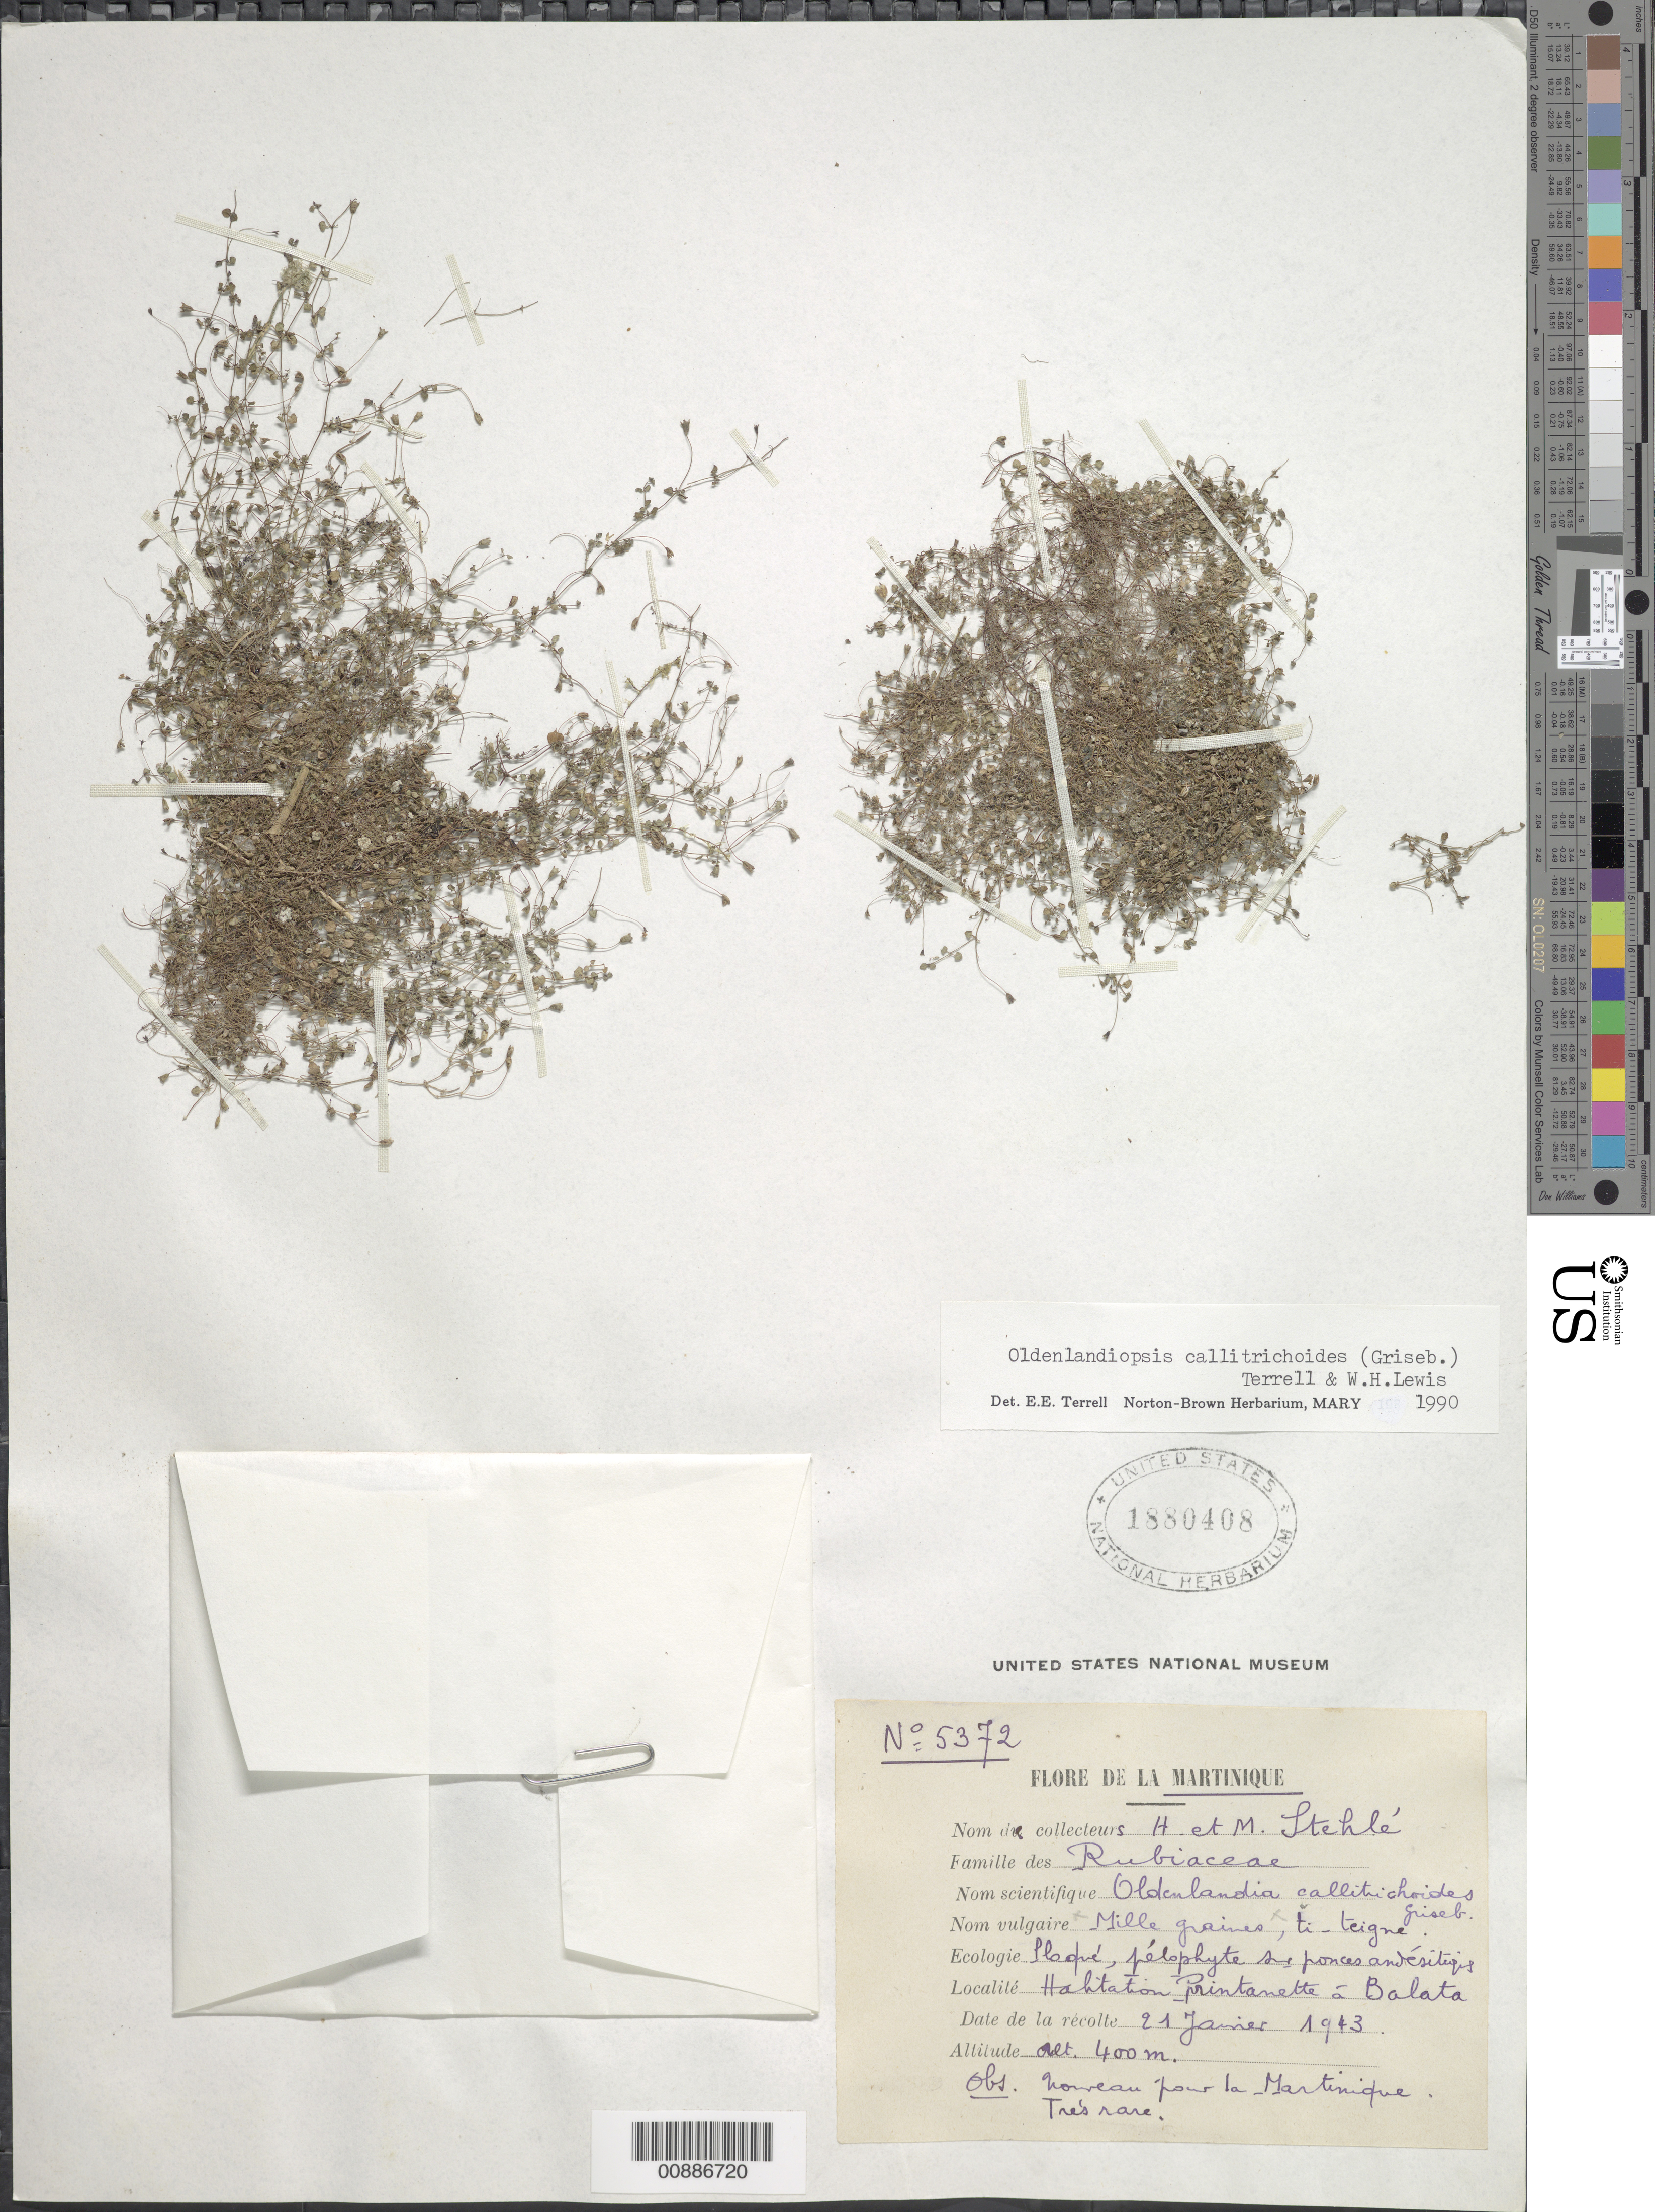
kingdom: Plantae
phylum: Tracheophyta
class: Magnoliopsida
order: Gentianales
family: Rubiaceae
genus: Oldenlandiopsis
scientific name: Oldenlandiopsis callitrichoides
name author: (Griseb.) Terrell & W.H. Lewis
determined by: Terrell, E. E.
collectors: H. Stehlé & M. Stehlé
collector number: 5372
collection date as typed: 21 Jan 1943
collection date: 1943-01-21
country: Martinique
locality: Habitation Printanette á Balata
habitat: On sand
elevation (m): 400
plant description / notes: Common name: Mille graines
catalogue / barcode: US 1880408